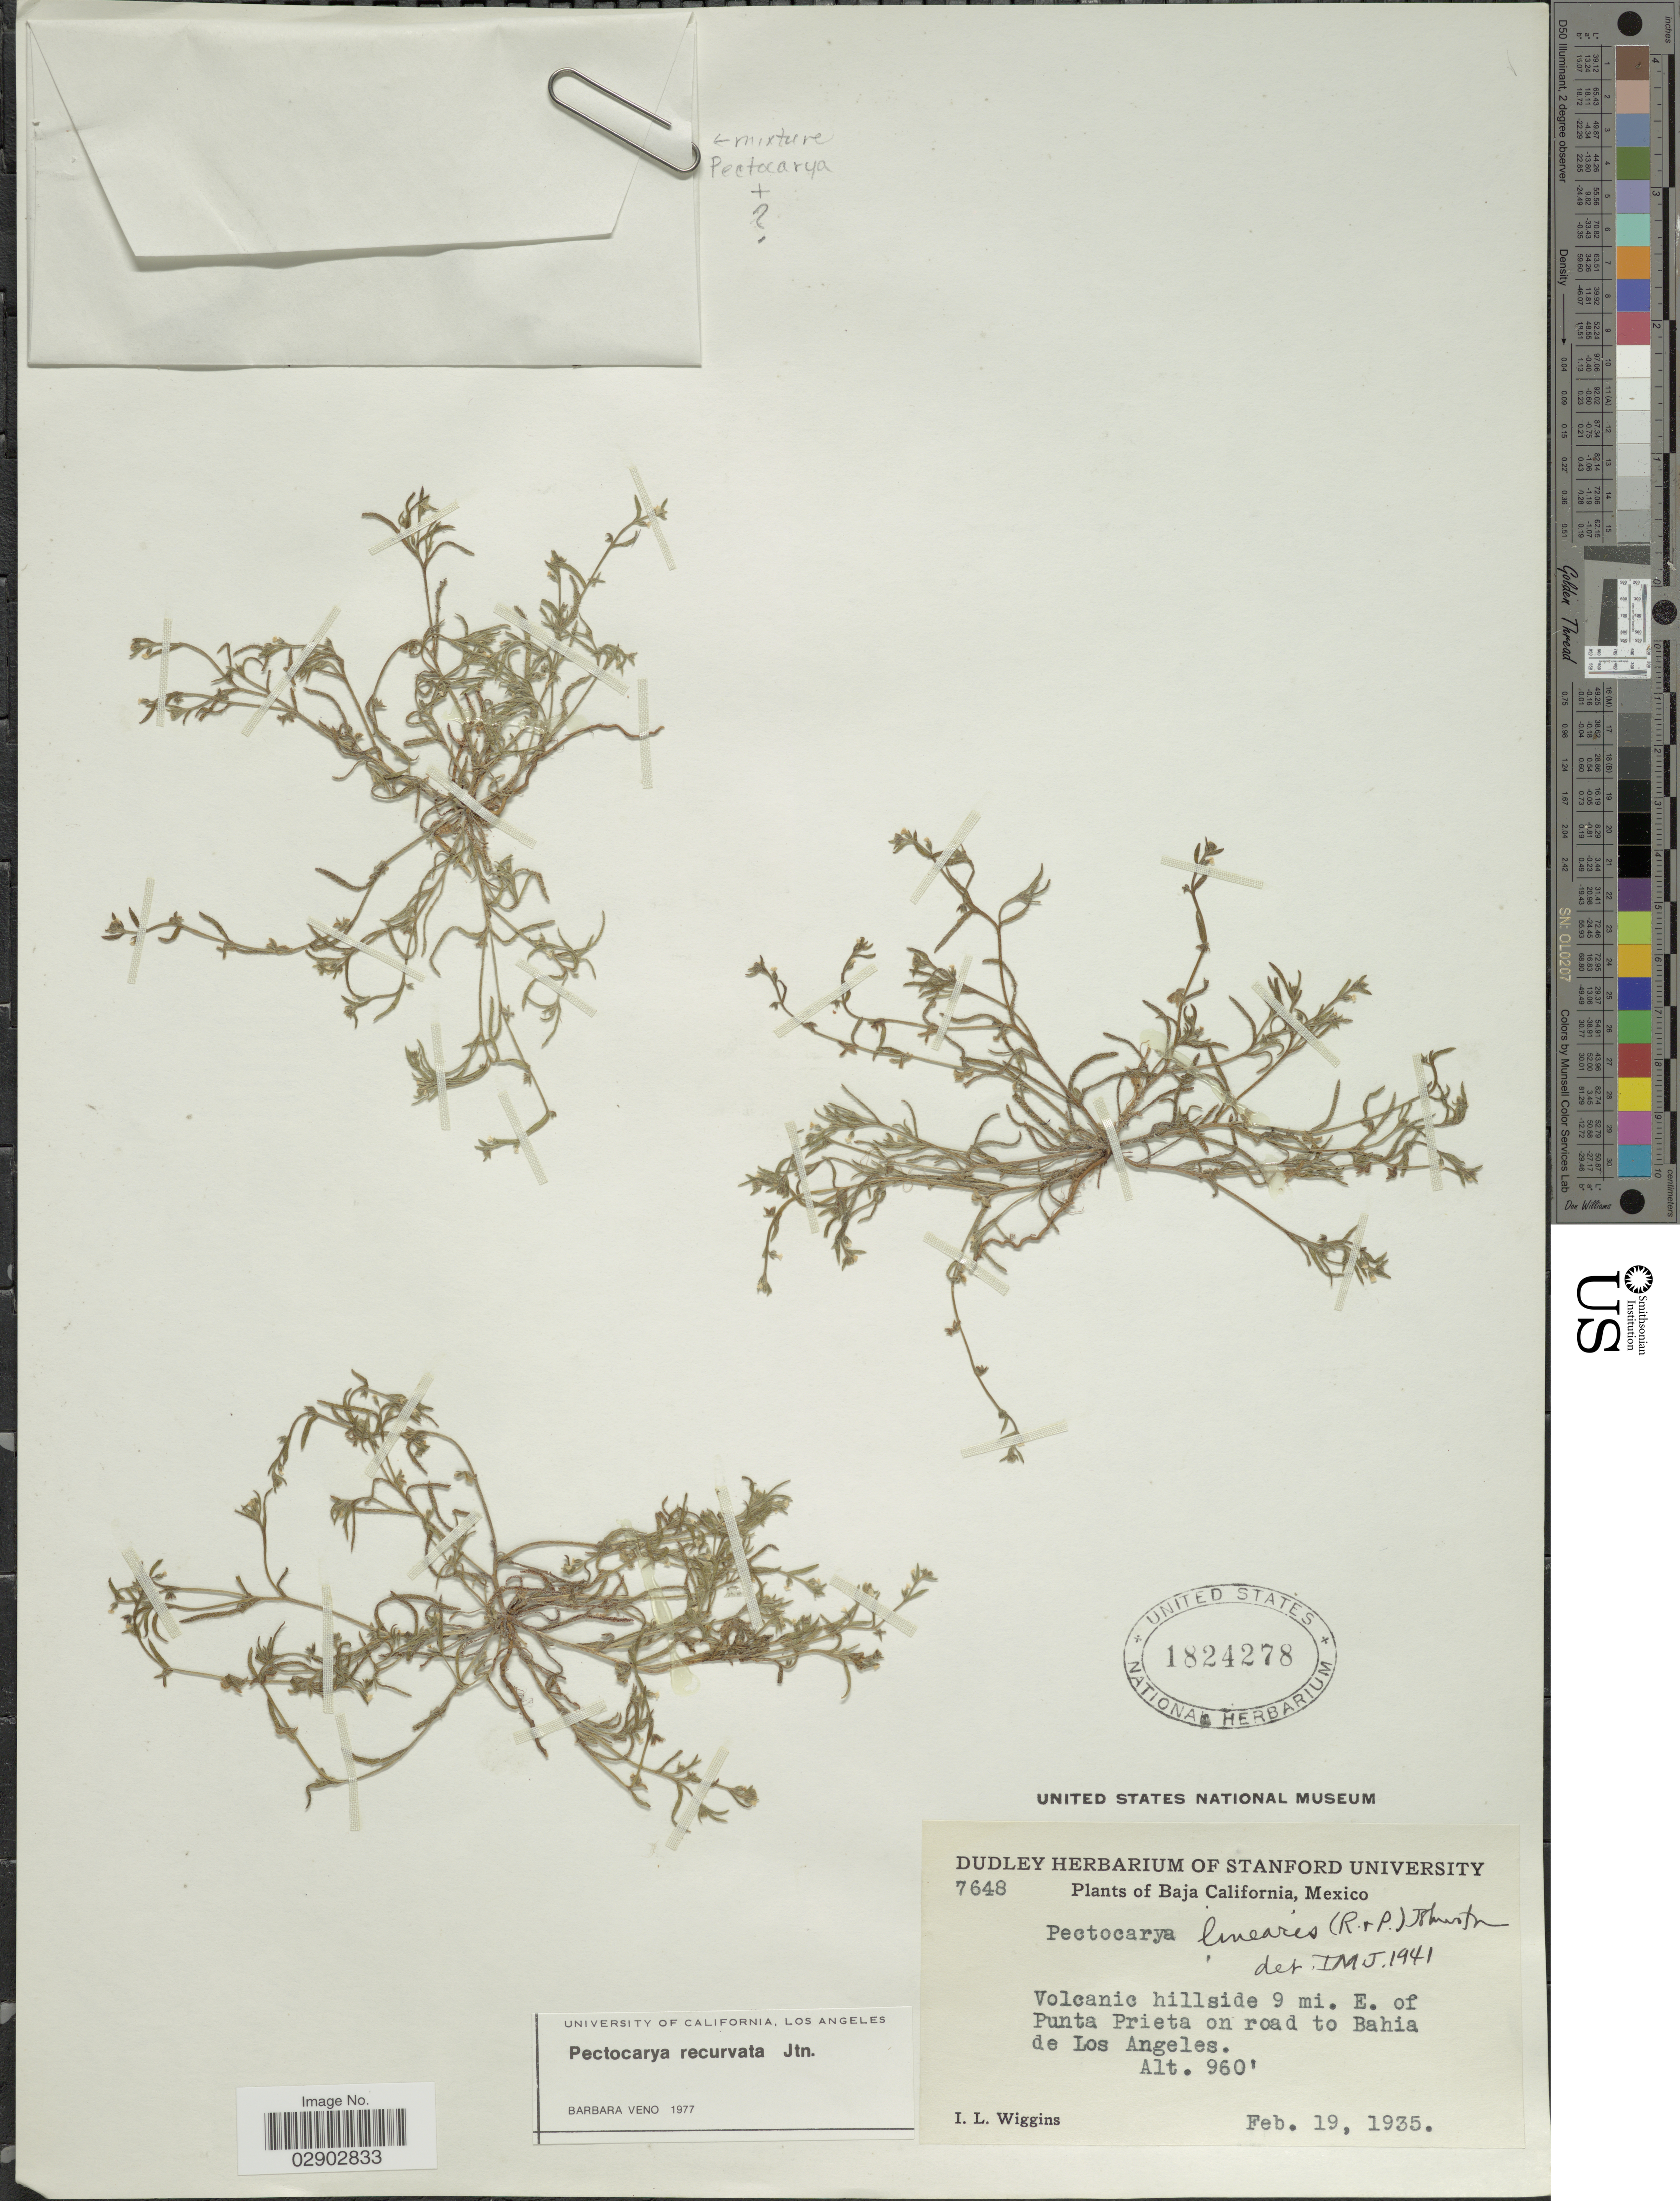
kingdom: Plantae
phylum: Tracheophyta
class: Magnoliopsida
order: Boraginales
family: Boraginaceae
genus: Pectocarya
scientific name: Pectocarya recurvata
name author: I.M. Johnst.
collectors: I. L. Wiggins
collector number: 7648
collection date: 1935-02-19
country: Mexico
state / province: Baja California Norte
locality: Volcanic hillside 9 mi. E. of Punta Prieta on road to Bahia de Los Angeles.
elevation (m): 293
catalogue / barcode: US 1824278